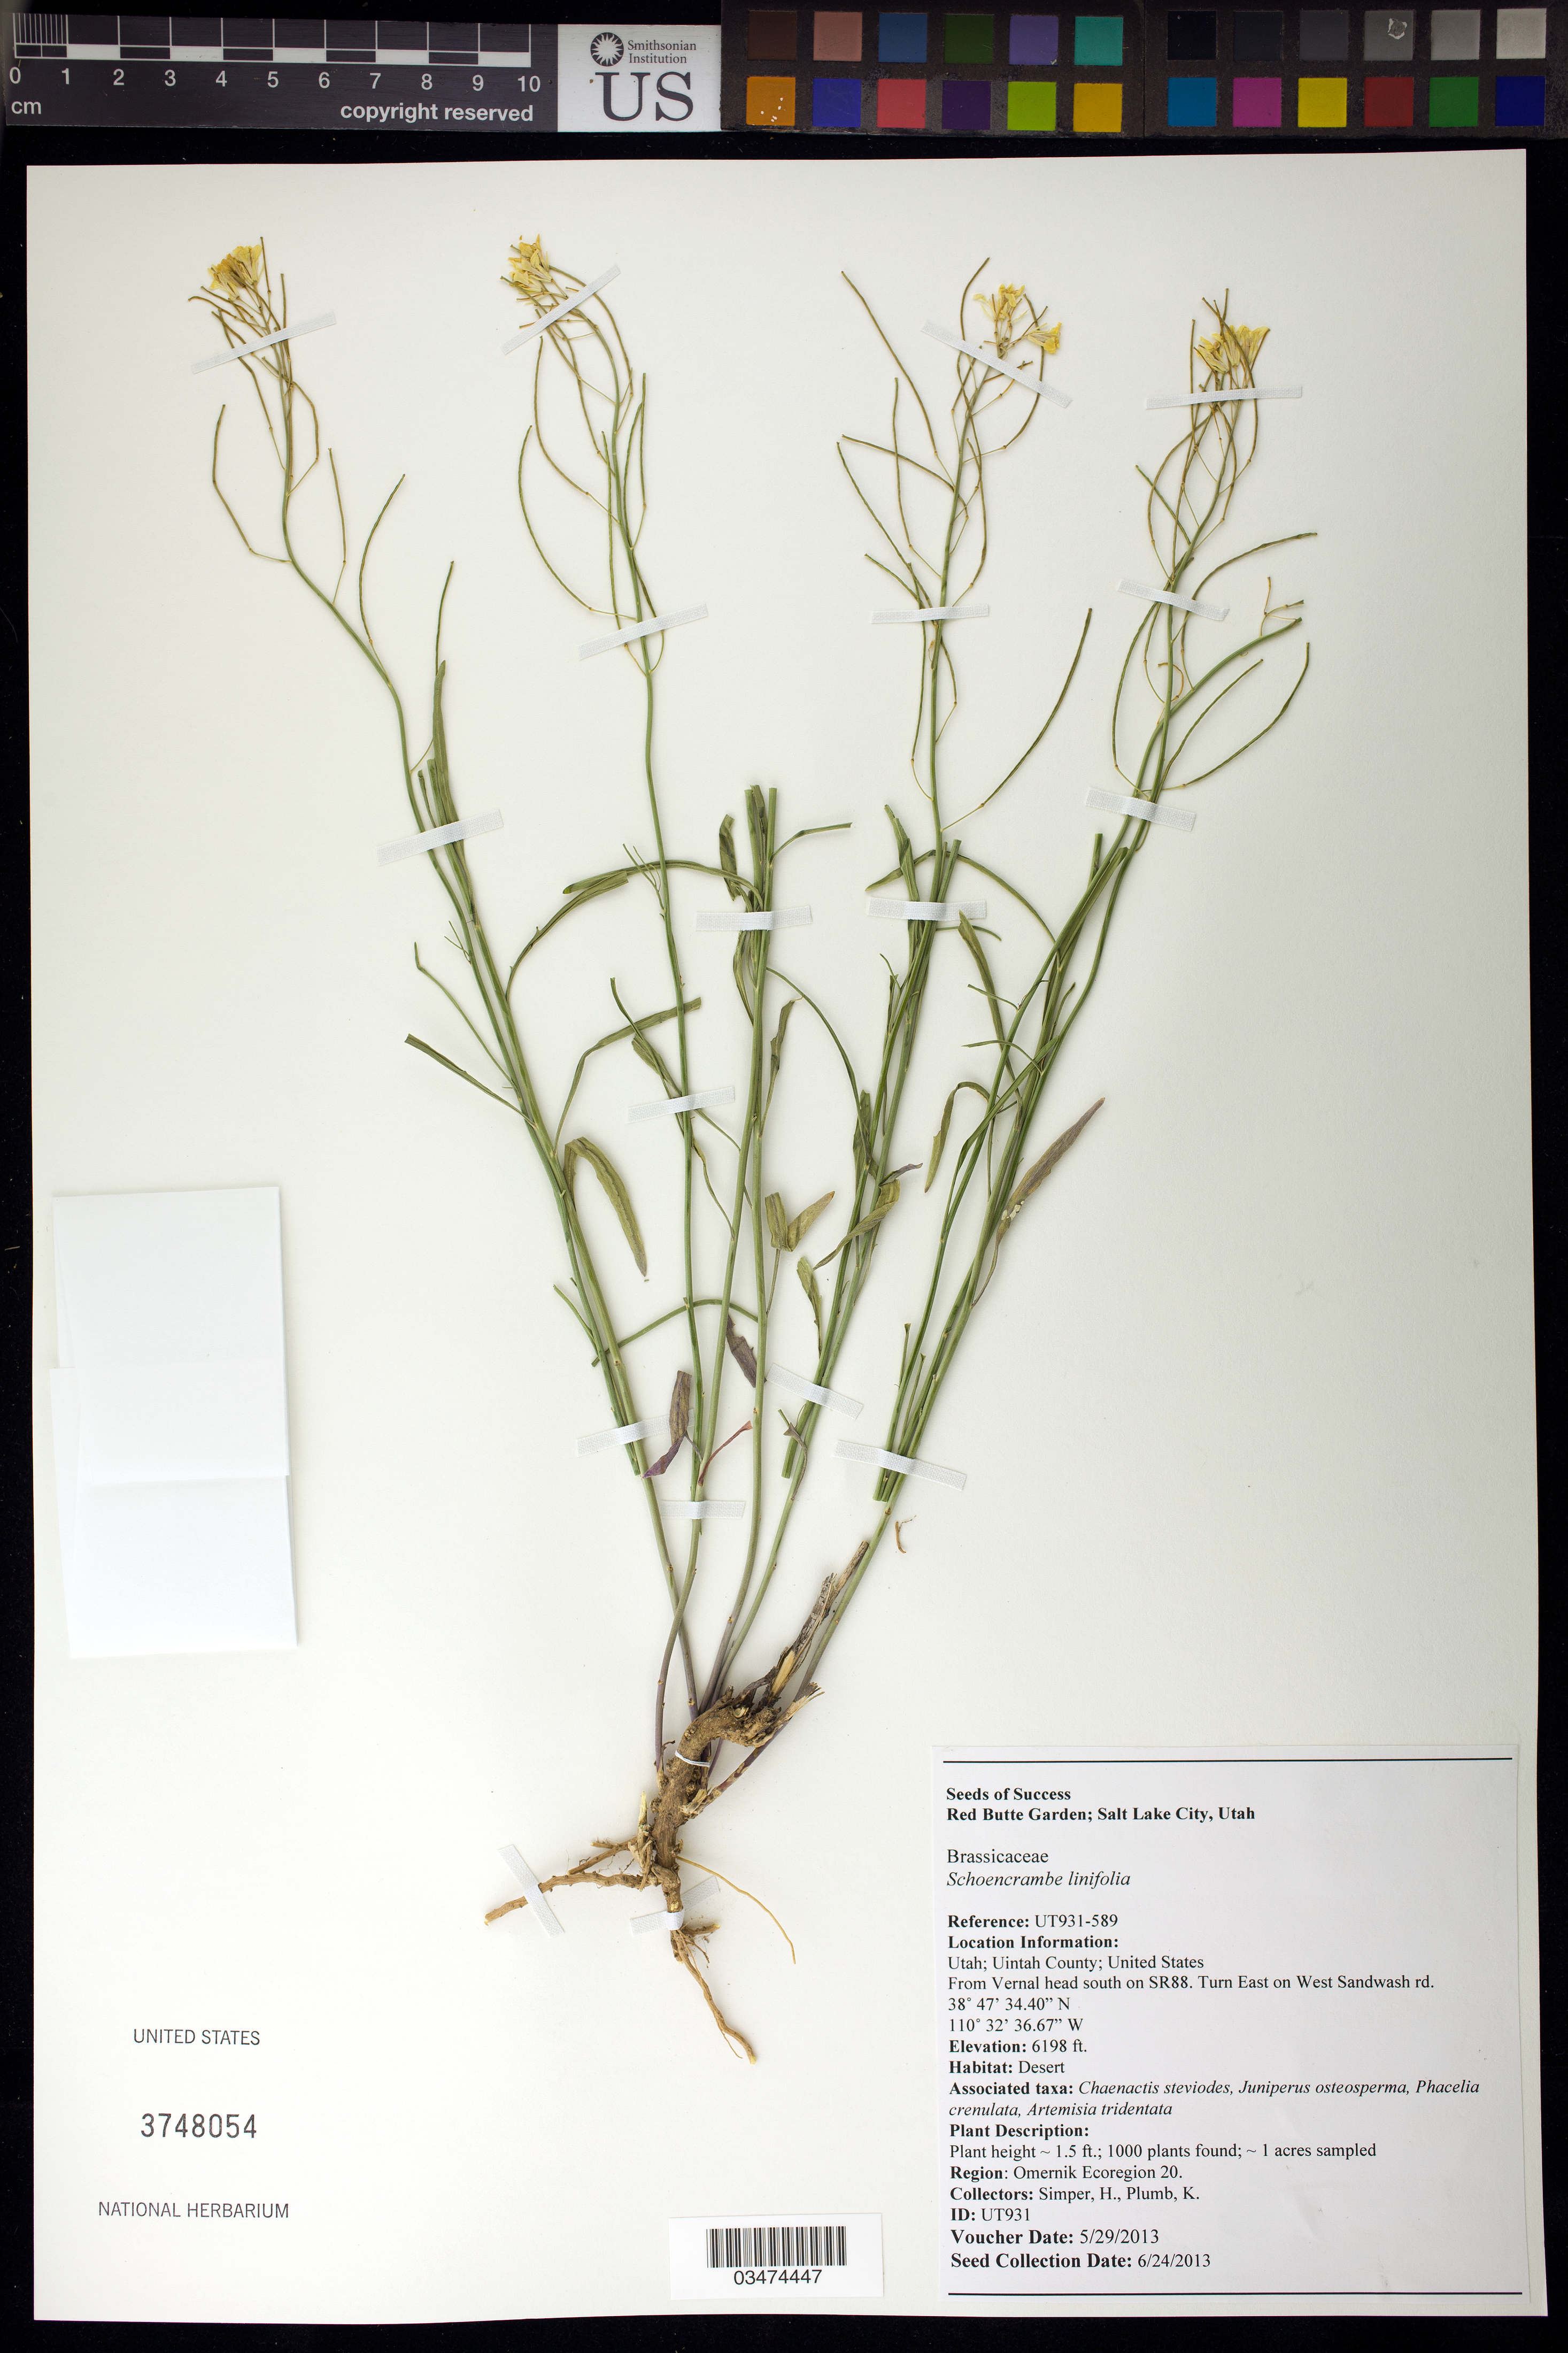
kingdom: Plantae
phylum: Tracheophyta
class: Magnoliopsida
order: Brassicales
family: Brassicaceae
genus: Schoenocrambe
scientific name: Schoenocrambe linifolia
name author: (Nutt.) Greene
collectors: H. Simper & K. Plumb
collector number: UT931-589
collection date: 2013-05-29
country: United States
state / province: Utah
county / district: Uintah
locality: On West Sandwash rd.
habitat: Desert. Associated taxa: Juneperus osteosperma, Phacelia crenulata, Artemisia tridentata, Chaenactis steviodes.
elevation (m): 1889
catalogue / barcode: US 3748054